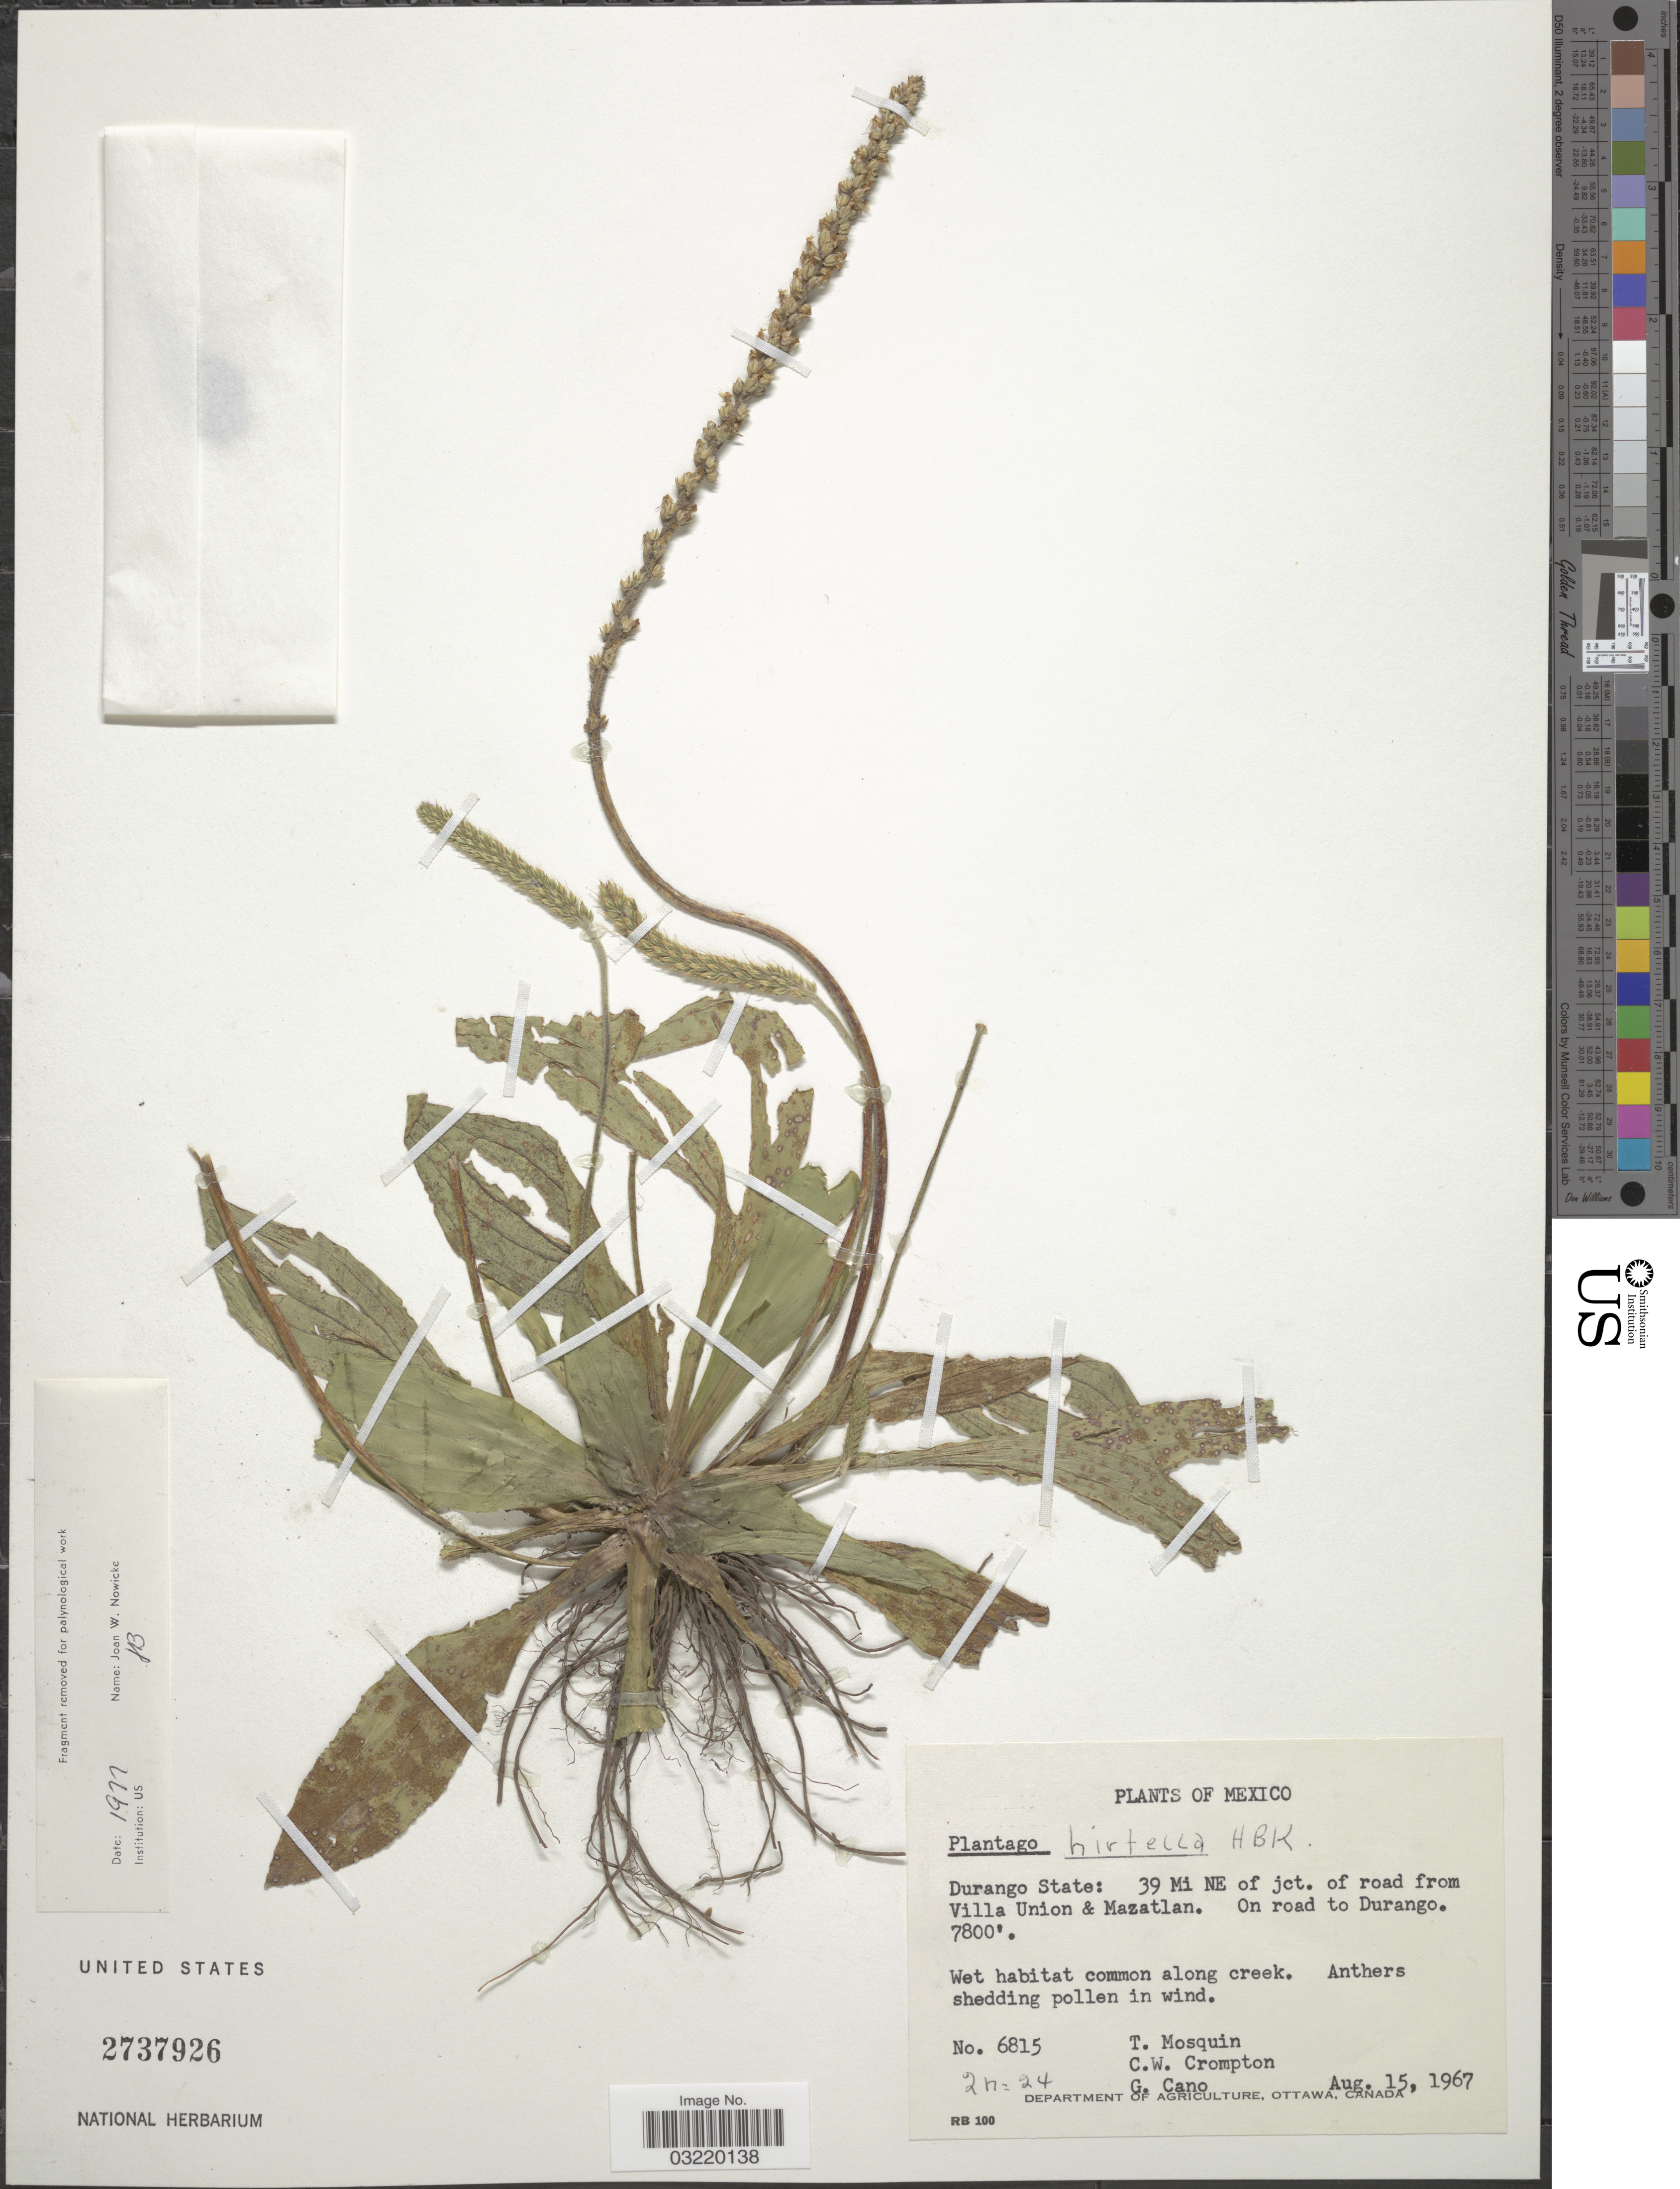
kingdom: Plantae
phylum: Tracheophyta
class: Magnoliopsida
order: Lamiales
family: Plantaginaceae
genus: Plantago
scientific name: Plantago australis subsp. hirtella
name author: (Kunth) Rahn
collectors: T. Mosquin, C. W. Crompton & G. Cano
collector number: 6815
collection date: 1967-08-15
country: Mexico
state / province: Durango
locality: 39 Mi NE of jct. of road from Villa Union & Mazatlan. On road to Durango.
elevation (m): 2377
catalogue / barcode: US 2737926